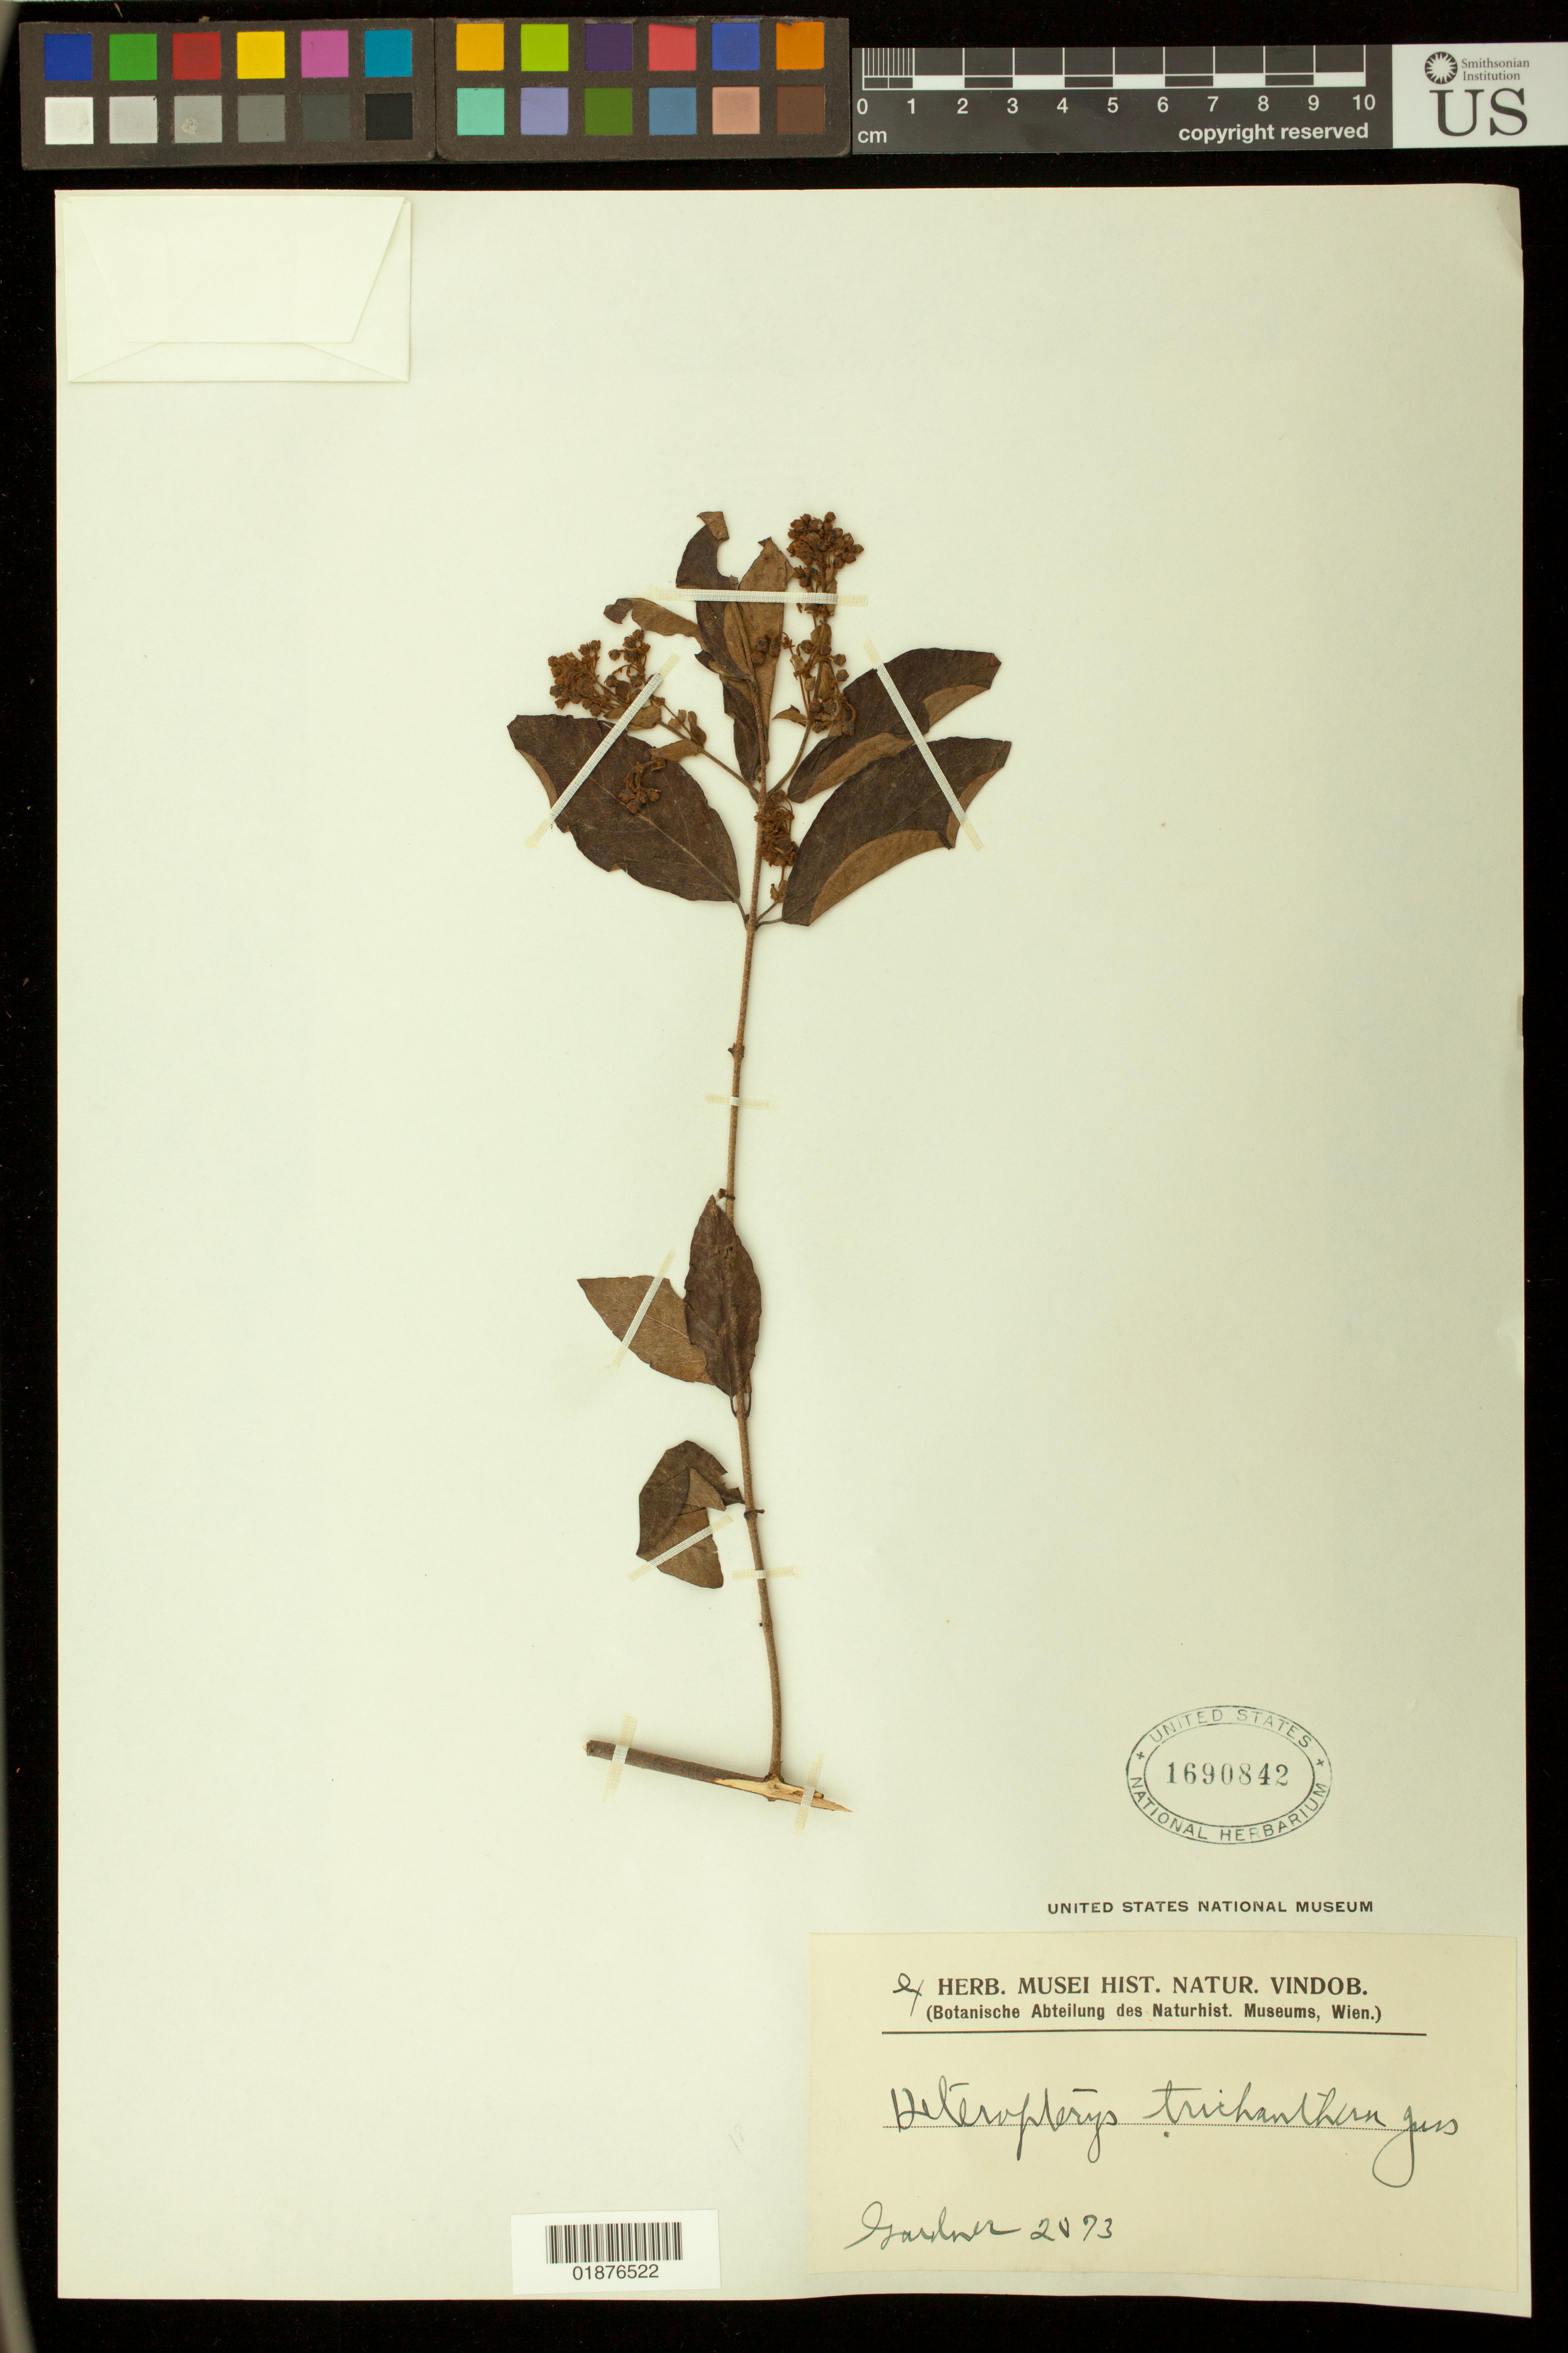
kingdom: Plantae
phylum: Tracheophyta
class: Magnoliopsida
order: Malpighiales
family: Malpighiaceae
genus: Heteropterys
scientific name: Heteropterys trichanthera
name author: A. Juss.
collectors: -- Gardner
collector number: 2073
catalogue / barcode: US 1690842